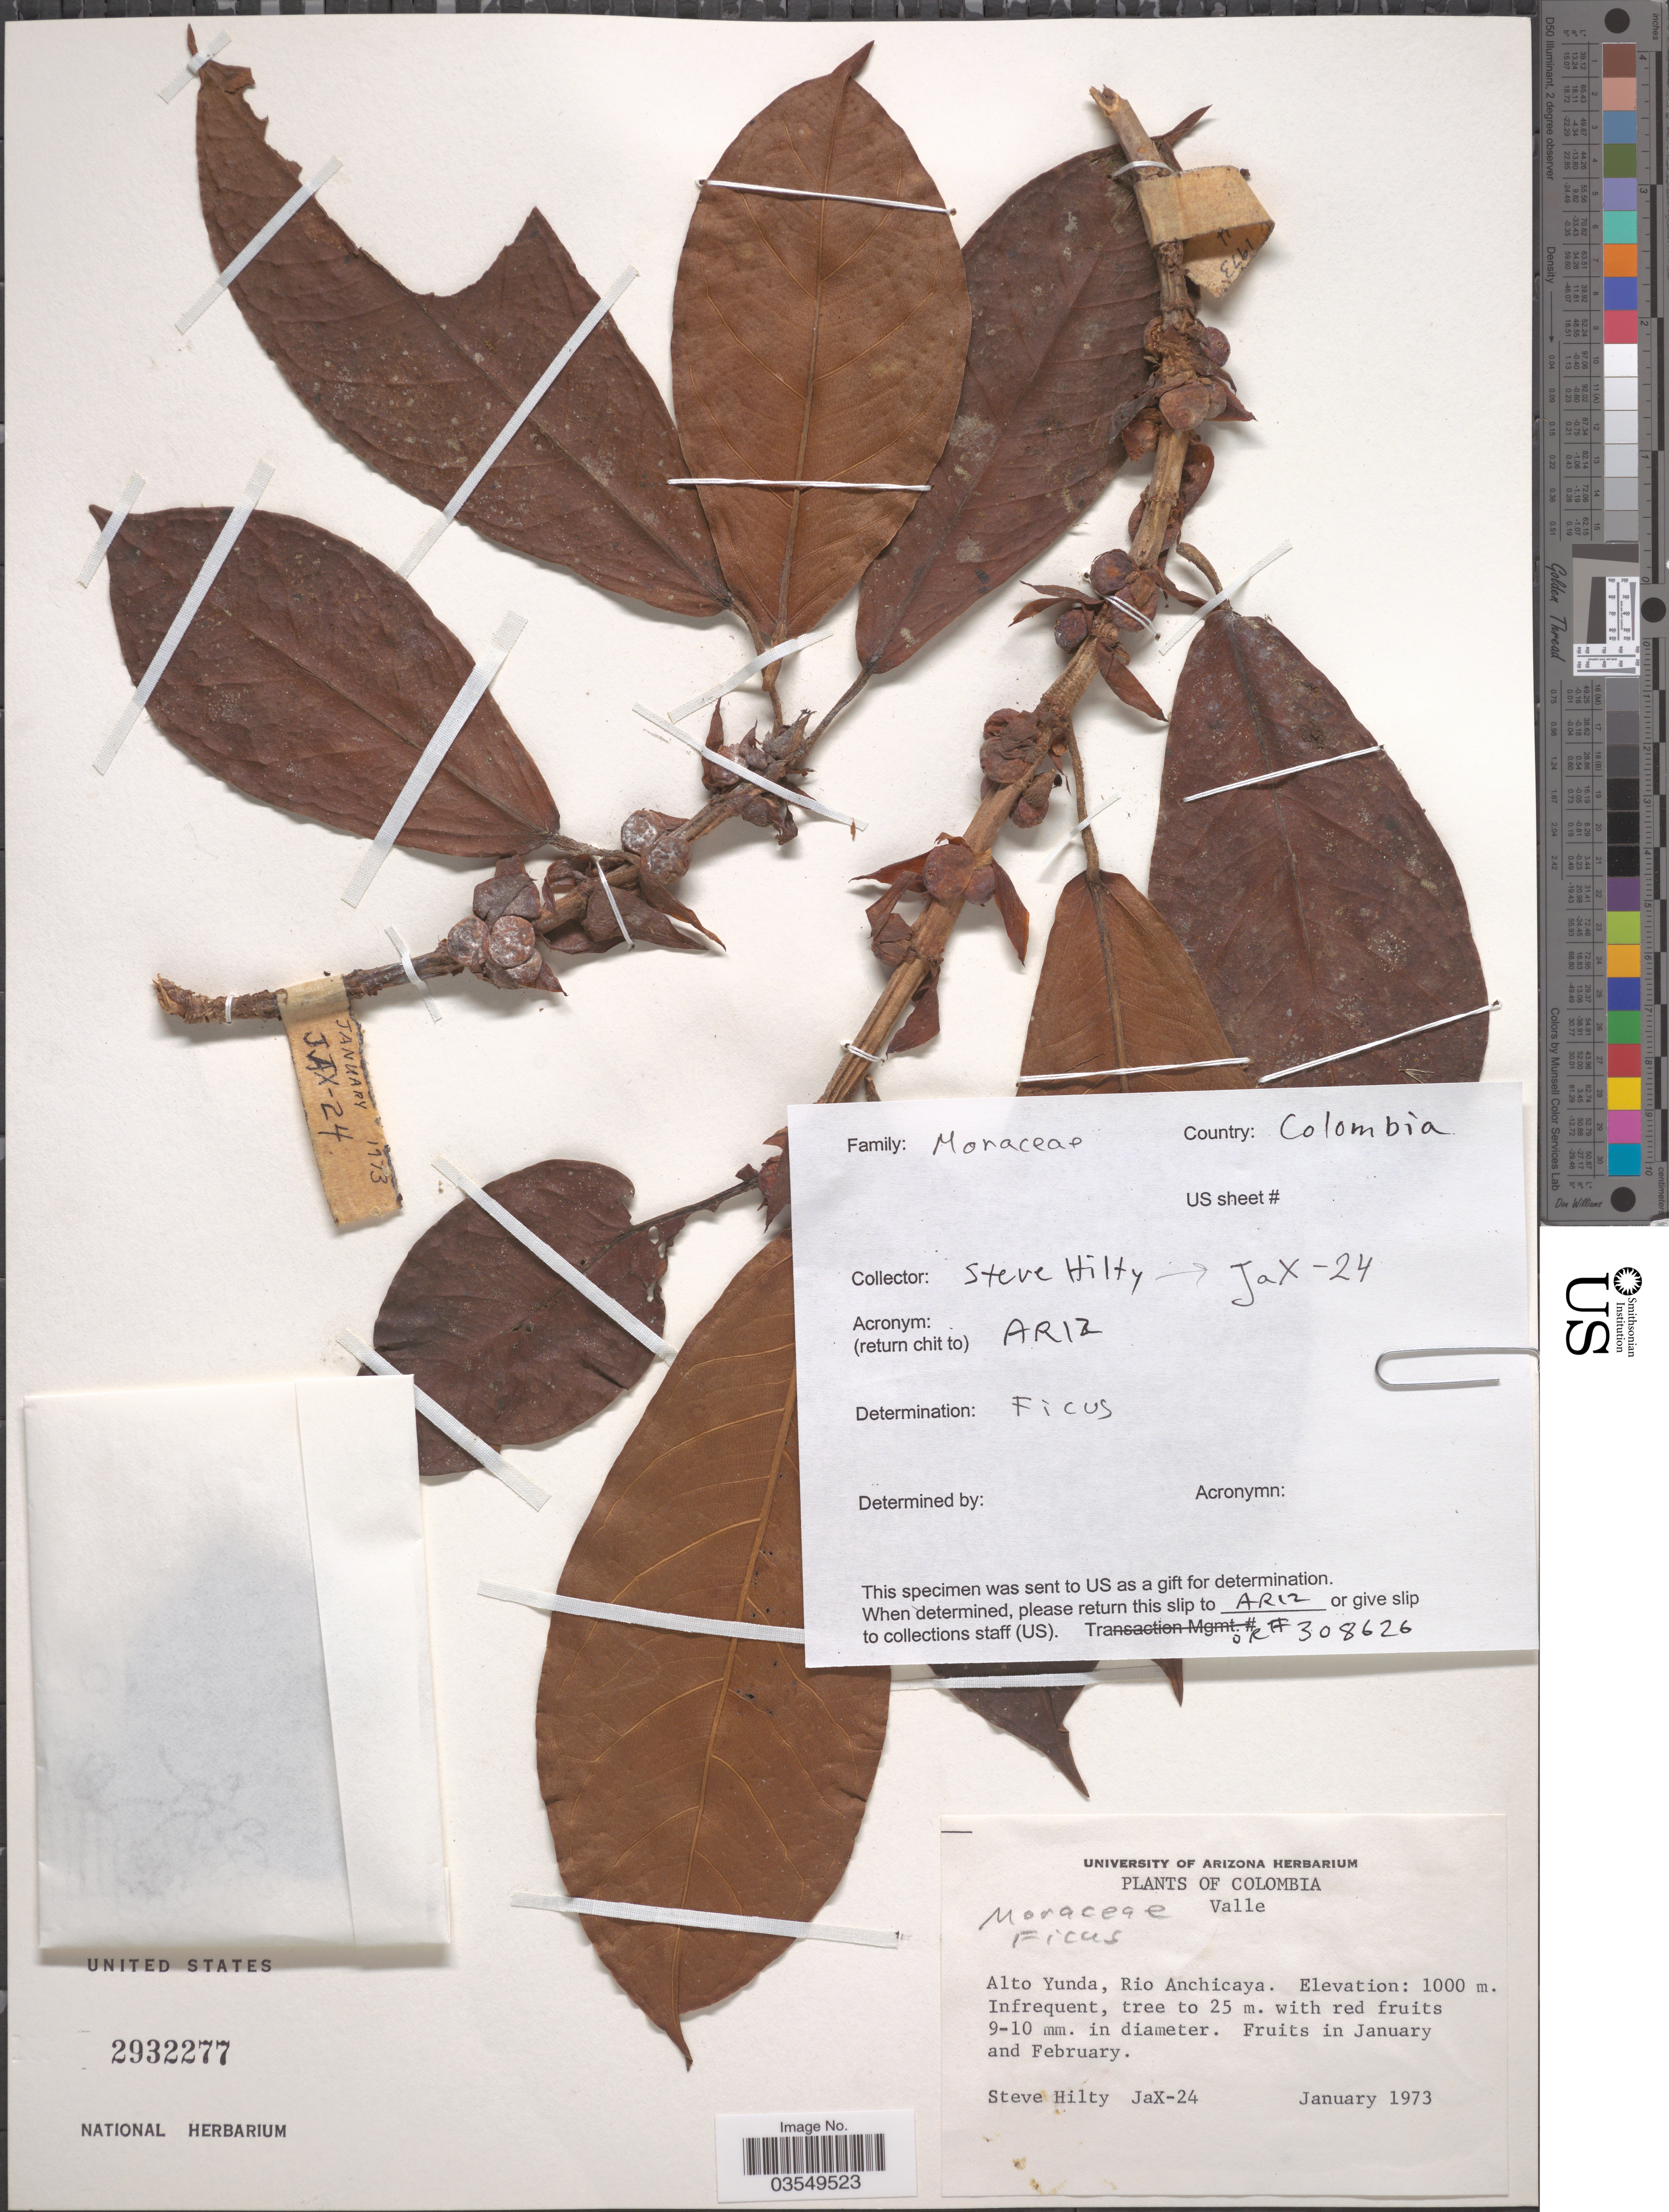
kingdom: Plantae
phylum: Tracheophyta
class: Magnoliopsida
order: Rosales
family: Moraceae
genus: Ficus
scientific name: Ficus llewelynii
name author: Standl.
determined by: Mitidieri, Nicole, (WIS), University of Wisconsin - Madison (UNITED STATES)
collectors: S. Hilty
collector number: JaX-24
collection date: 1973-01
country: Colombia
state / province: Valle del Cauca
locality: Valle. Alto Yunda, Rio Anchicaya.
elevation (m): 1000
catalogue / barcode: US 2932277